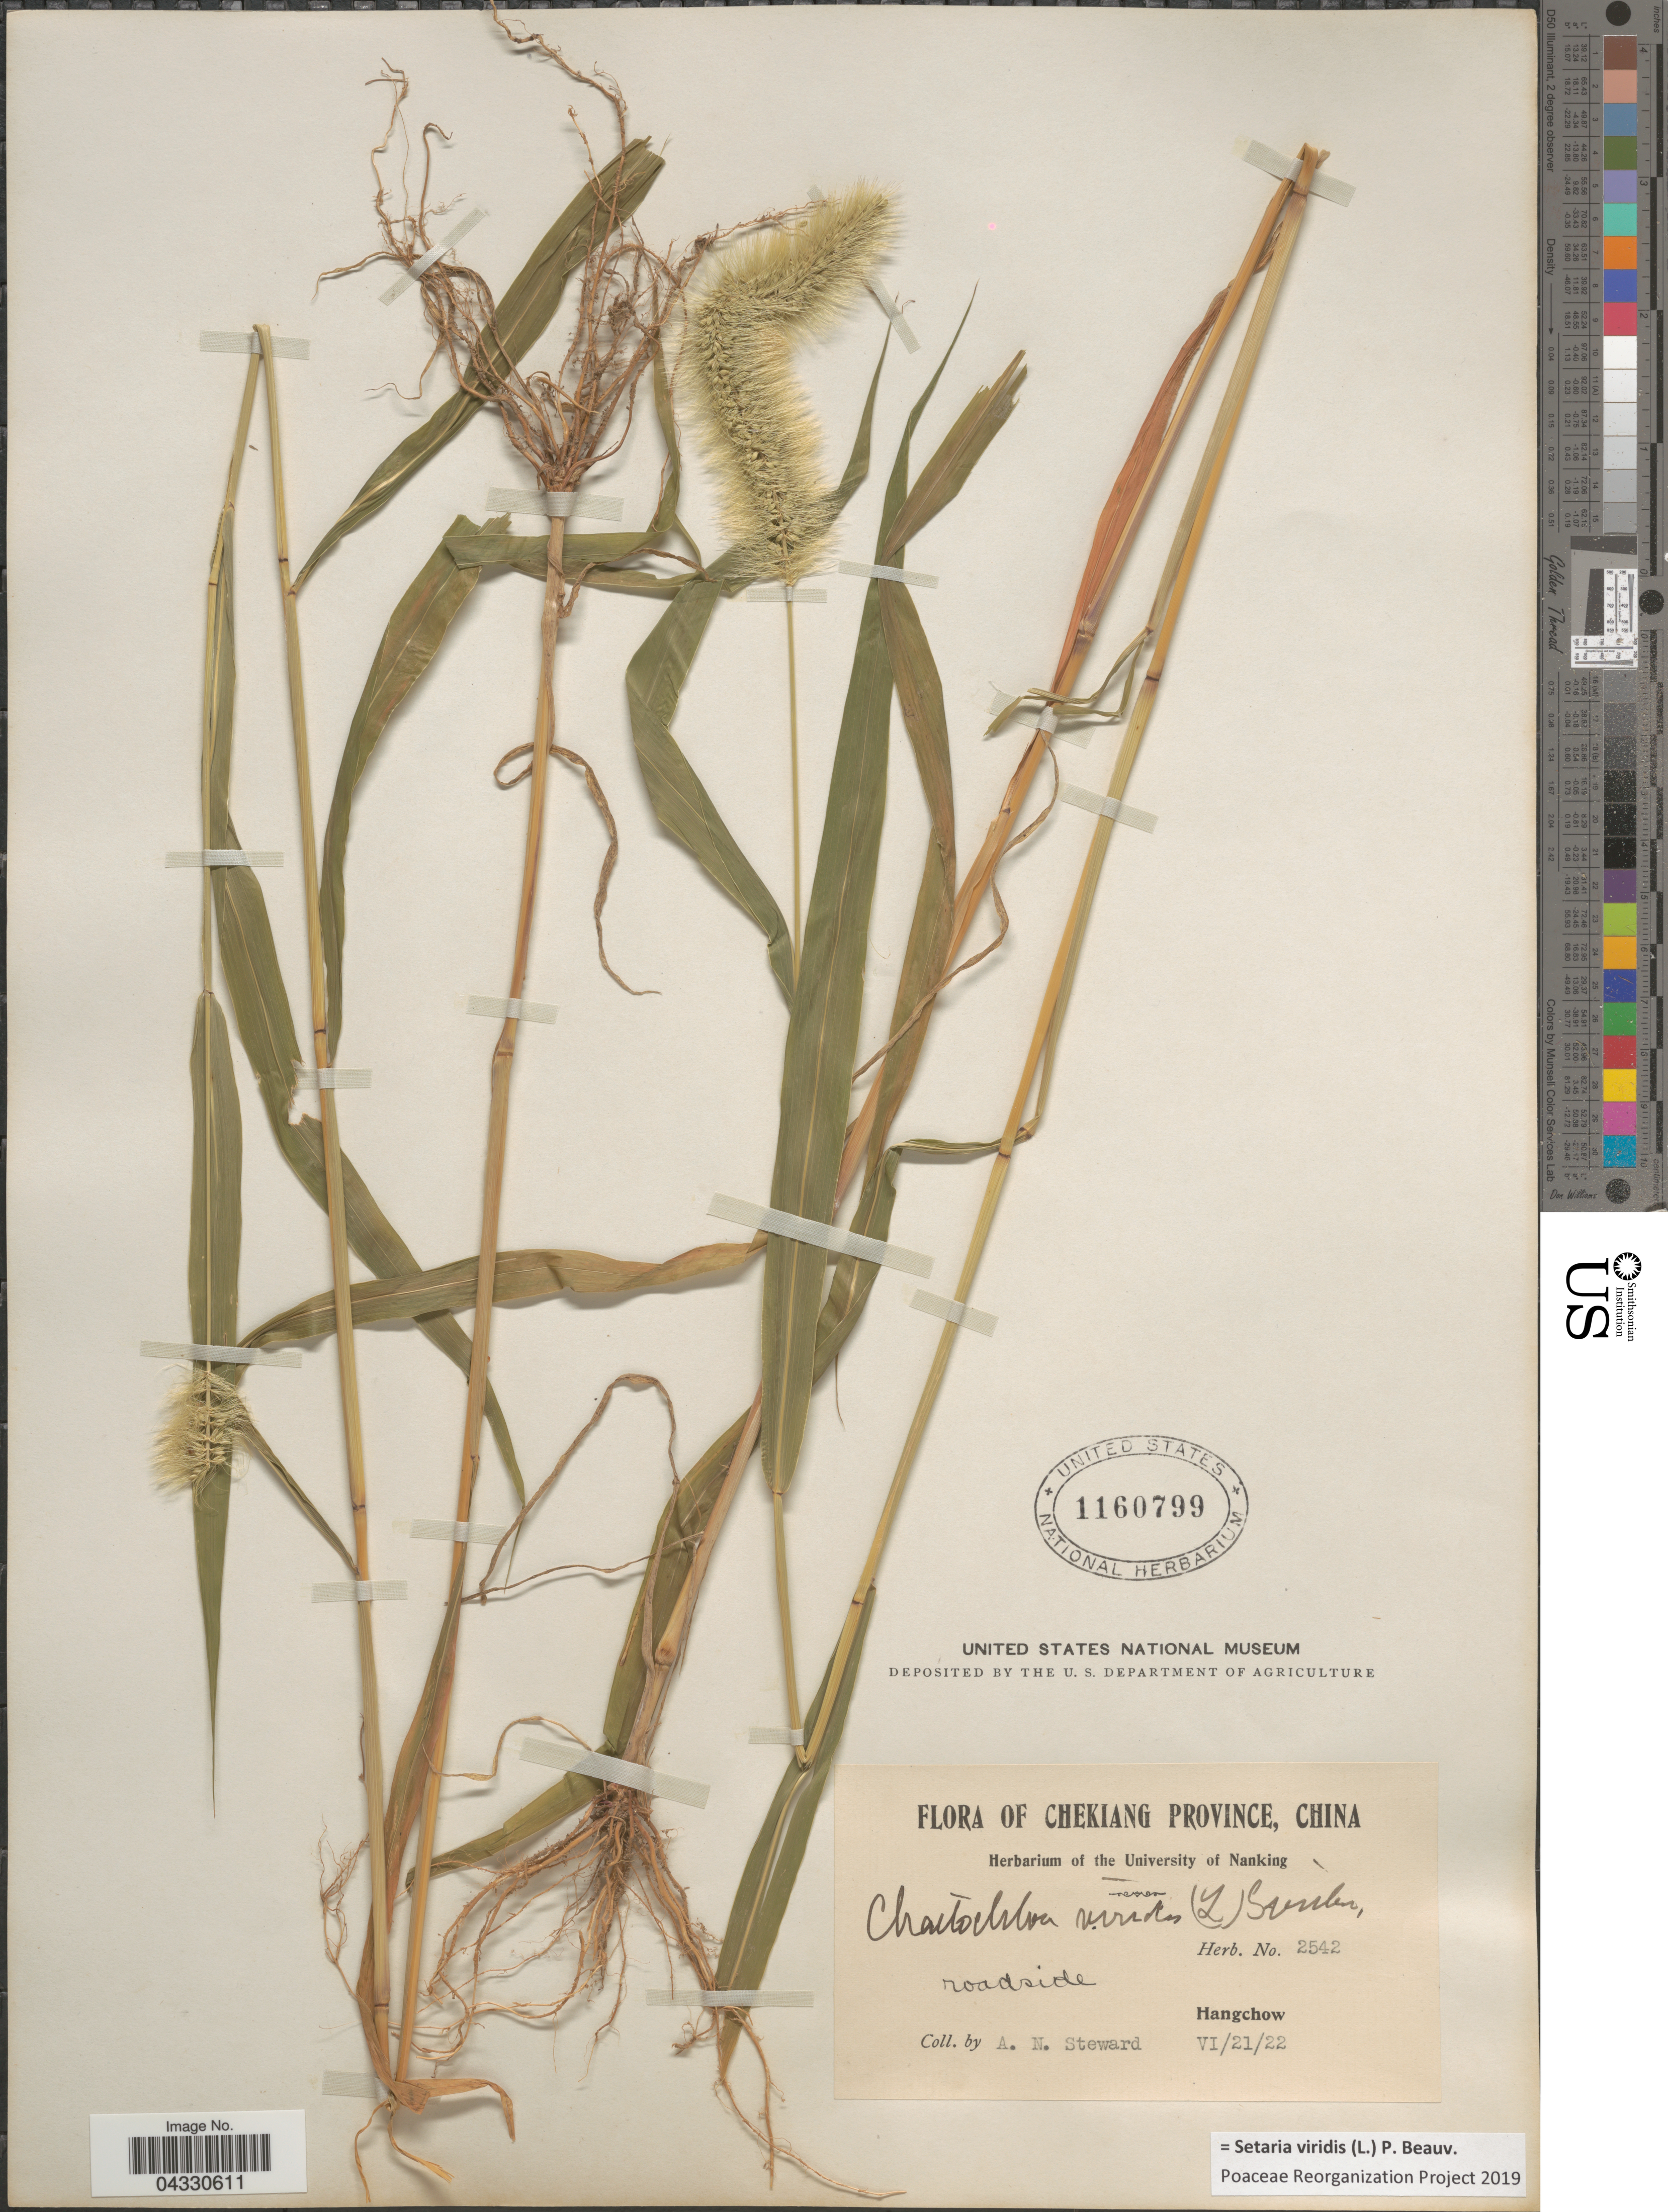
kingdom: Plantae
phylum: Tracheophyta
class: Liliopsida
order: Poales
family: Poaceae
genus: Setaria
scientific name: Setaria viridis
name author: (L.) P. Beauv.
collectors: A. N. Steward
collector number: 2542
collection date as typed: Transcribed d/m/y: 21/6/22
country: China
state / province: Zhejiang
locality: Chekiang Province. Roadside. Hangchow.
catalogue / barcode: US 1160799